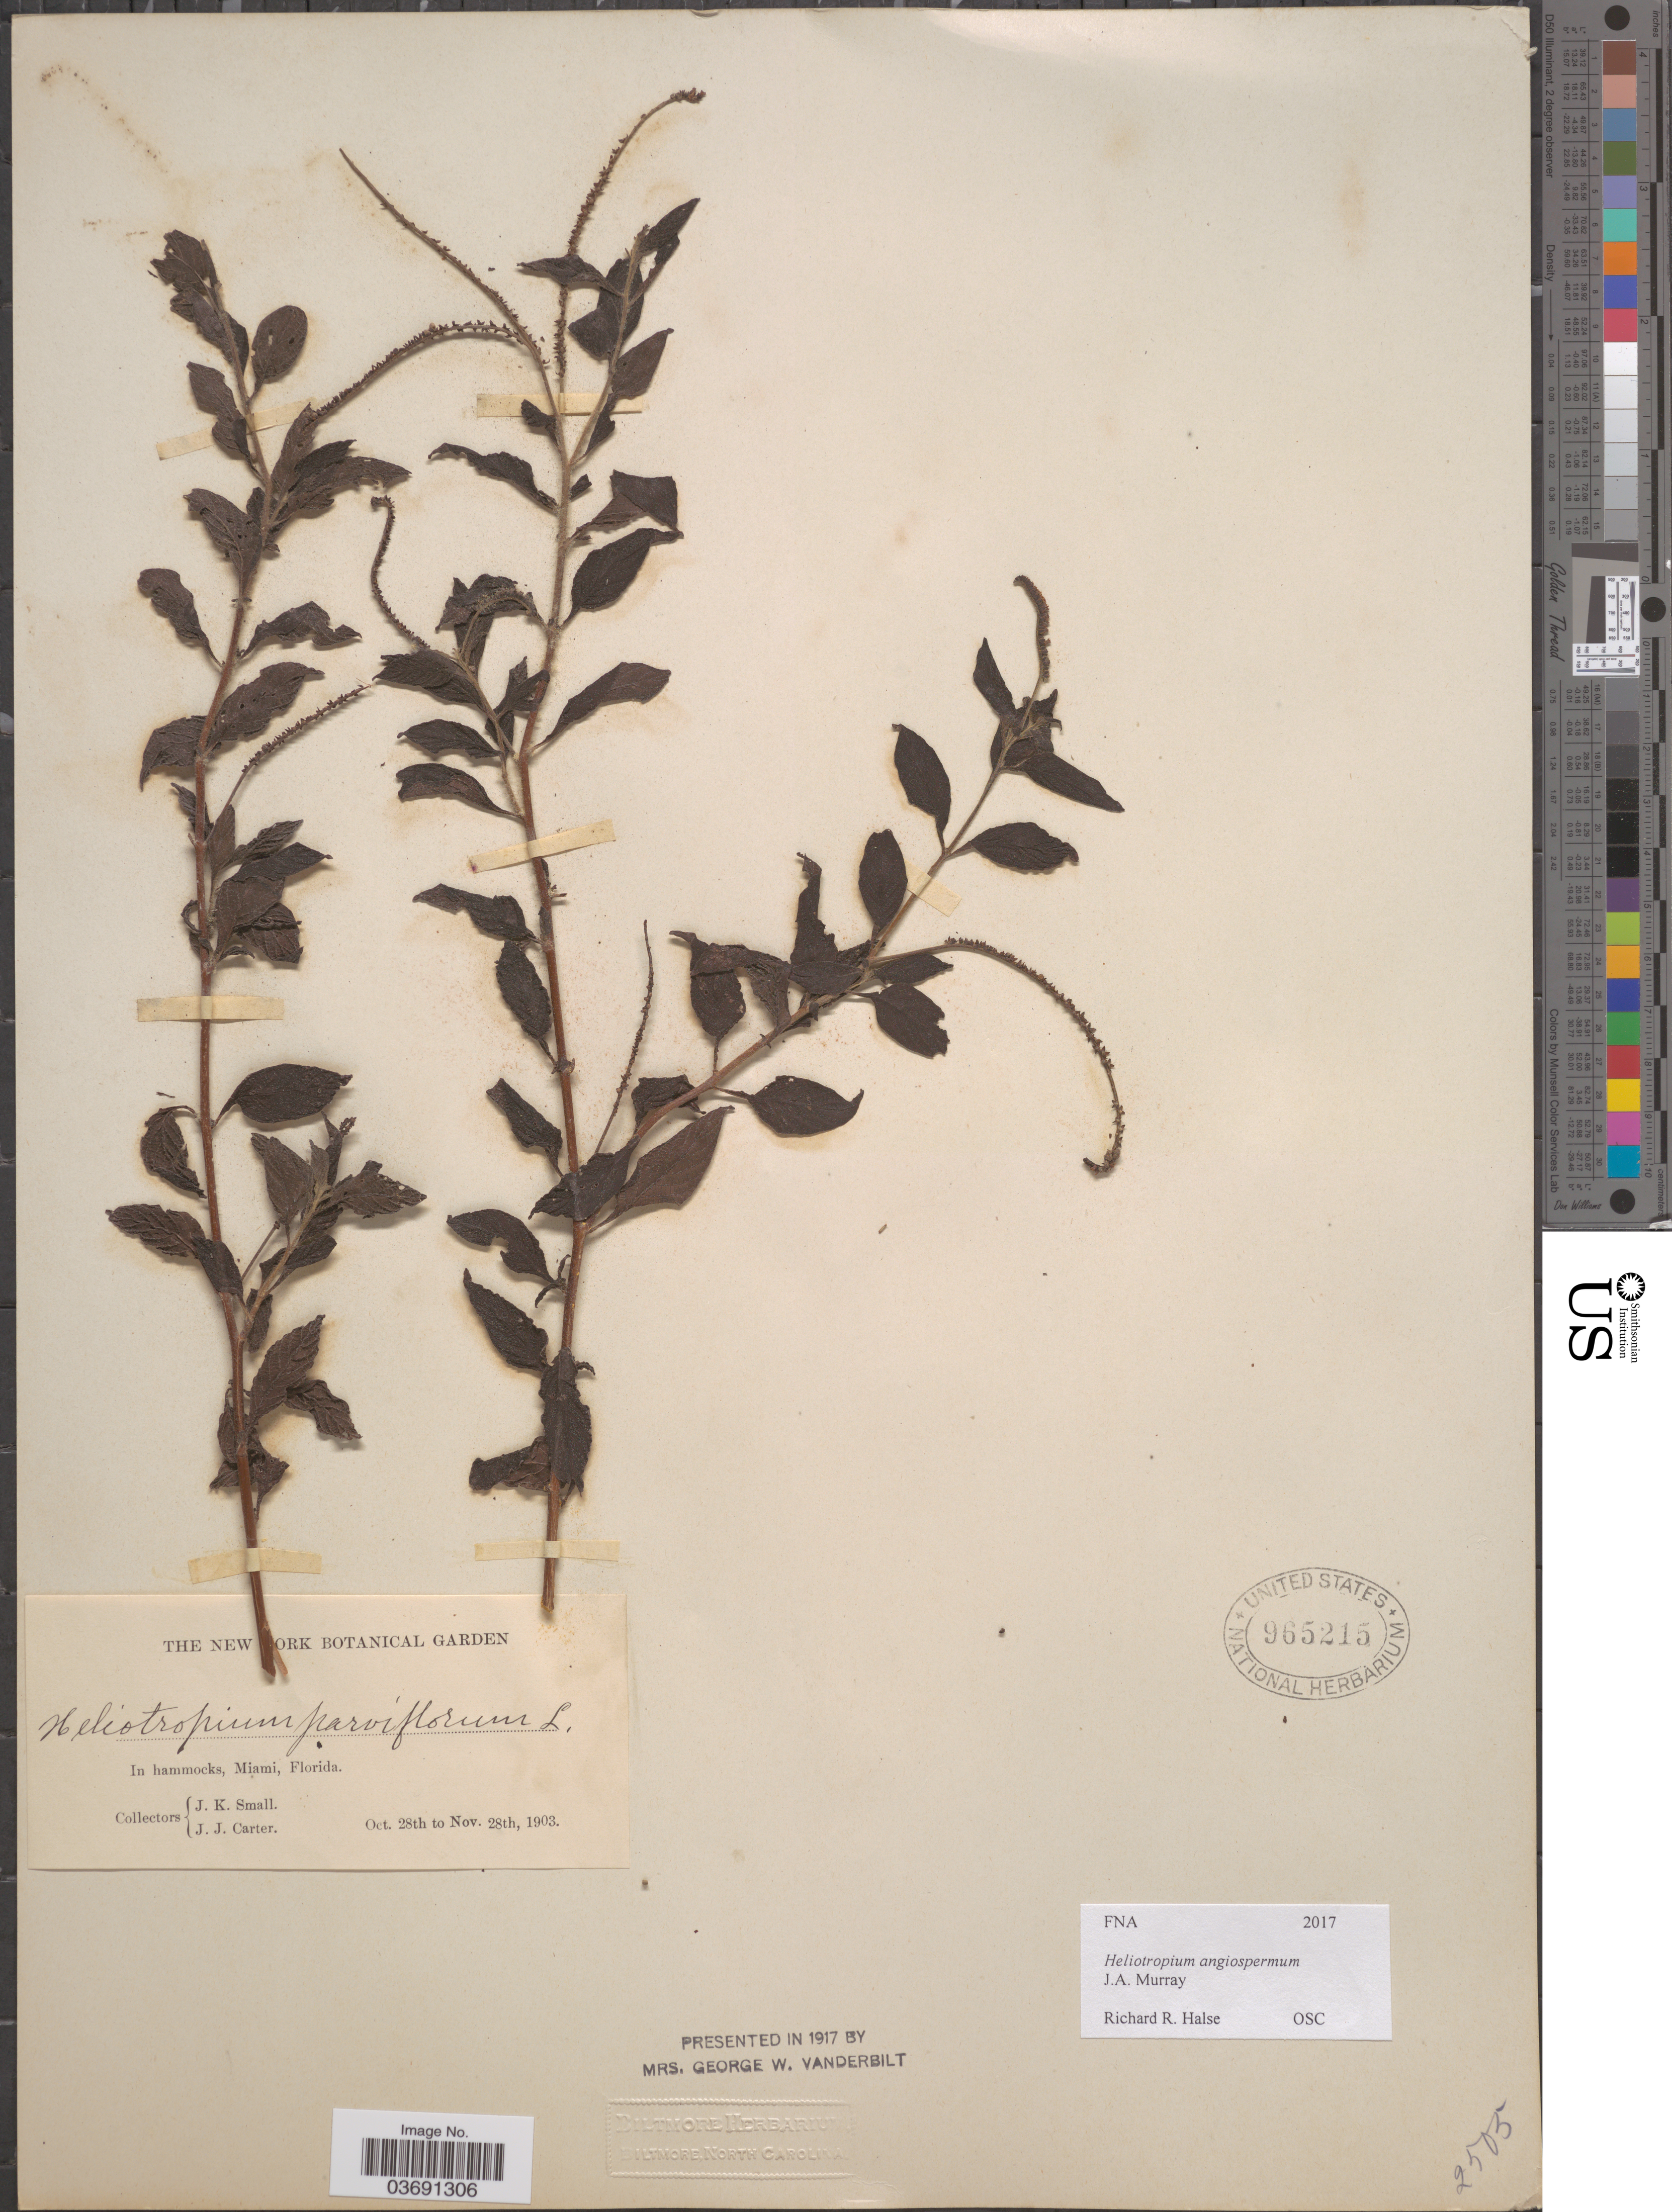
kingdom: Plantae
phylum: Tracheophyta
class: Magnoliopsida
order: Boraginales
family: Heliotropiaceae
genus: Heliotropium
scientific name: Heliotropium angiospermum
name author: Murray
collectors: J. K. Small & J. Carter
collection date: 1903-10-28/1903-11-28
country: United States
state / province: Florida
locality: In hammocks, Miami.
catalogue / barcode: US 965215